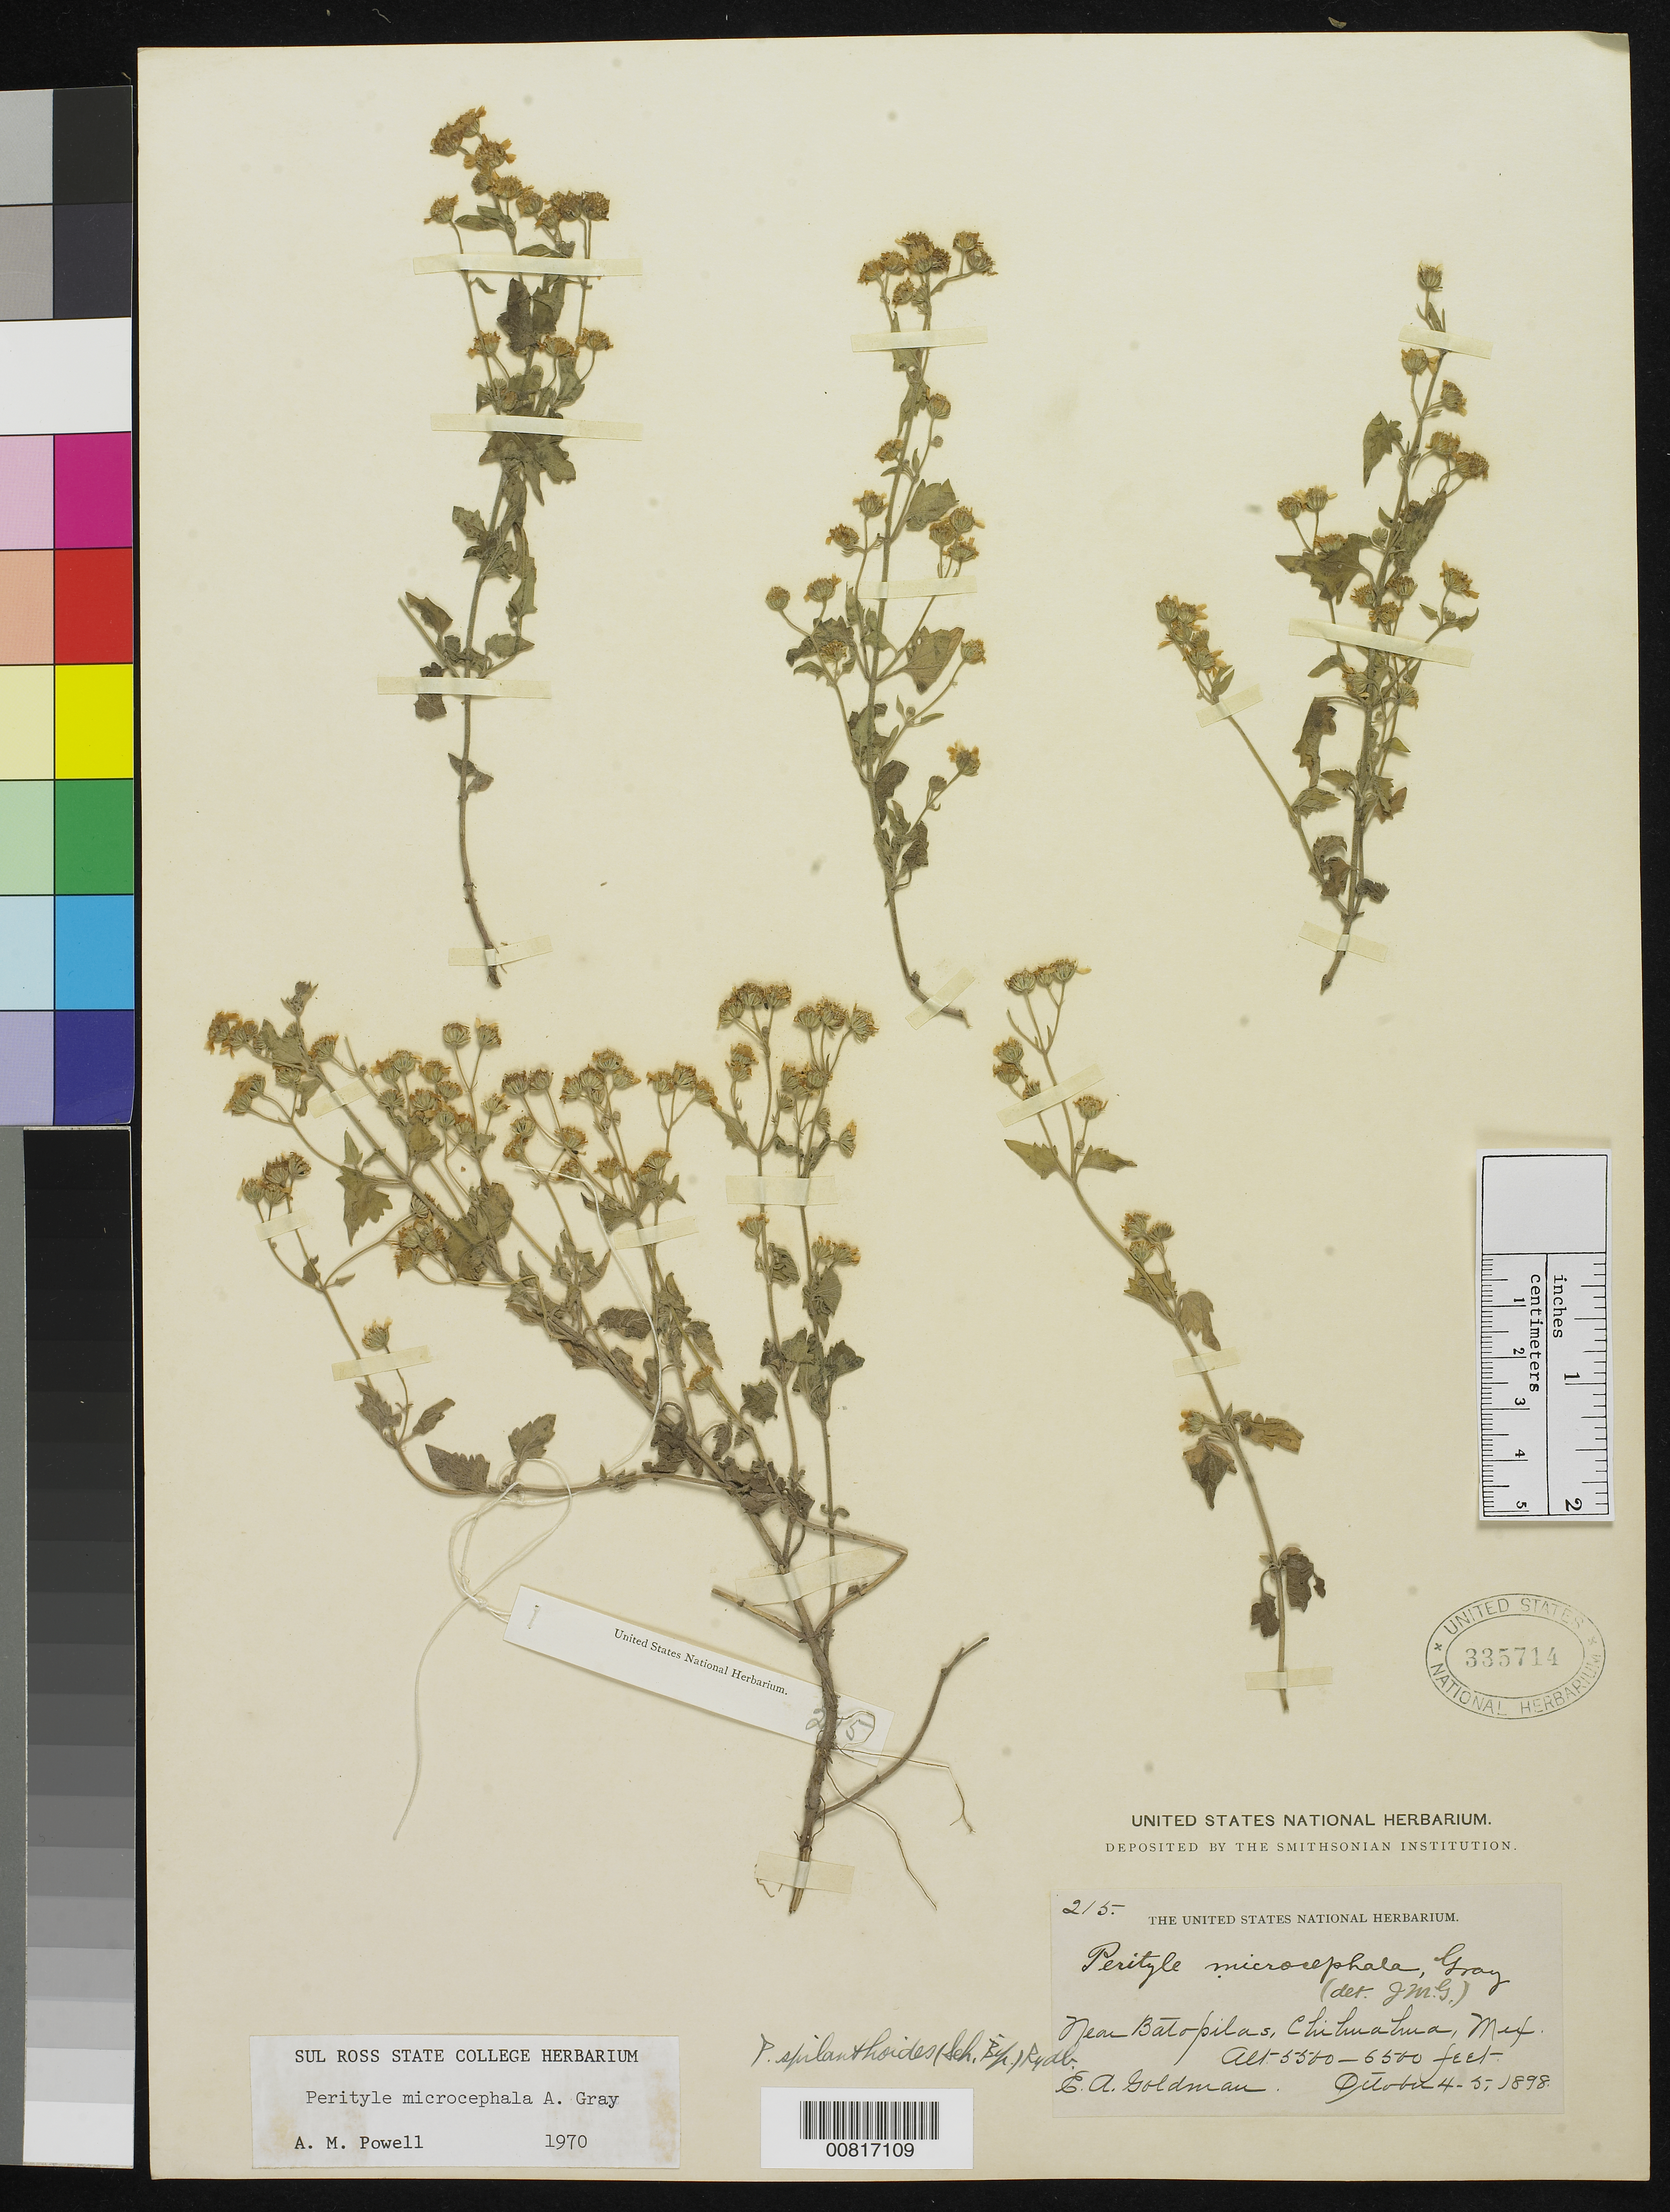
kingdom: Plantae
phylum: Tracheophyta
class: Magnoliopsida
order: Asterales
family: Asteraceae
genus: Perityle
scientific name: Perityle microcephala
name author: A. Gray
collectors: E. A. Goldman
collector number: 215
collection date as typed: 04 Oct 1898 to 05 Oct 1898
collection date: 1898-10-04/1898-10-05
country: Mexico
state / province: Chihuahua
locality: Near Batopilas, Chihuahua.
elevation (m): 1676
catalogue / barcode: US 335714